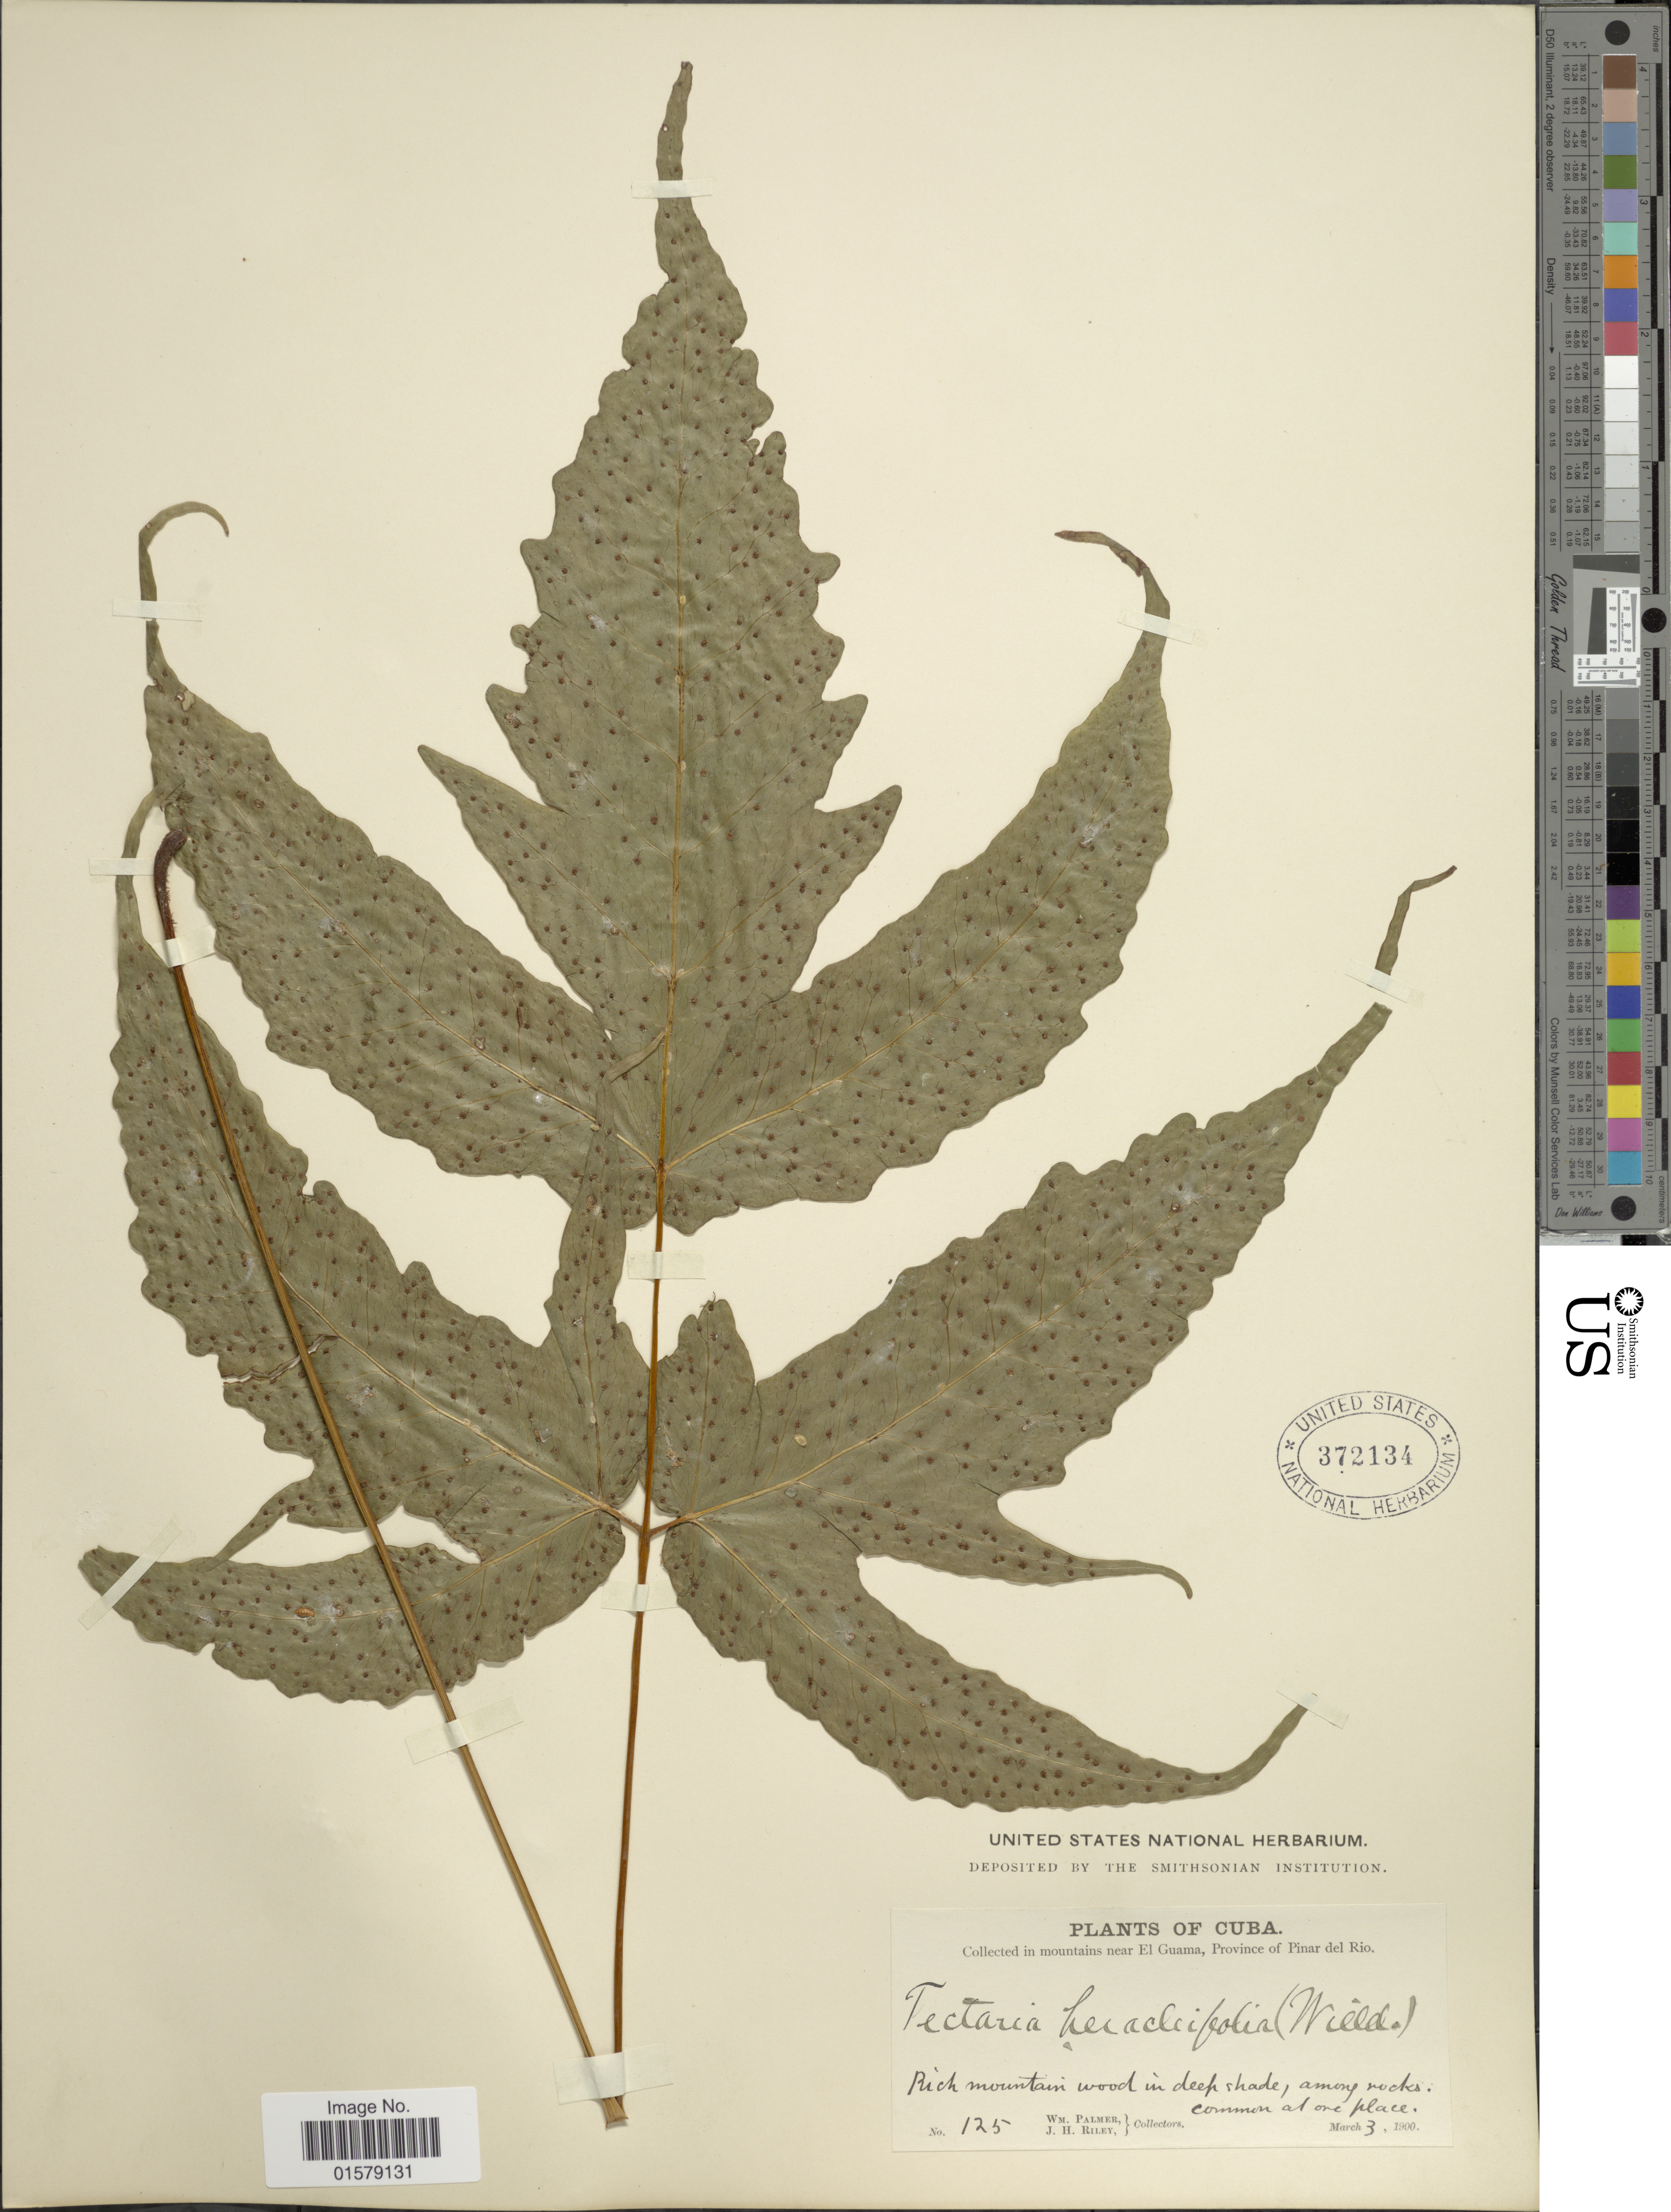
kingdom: Plantae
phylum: Tracheophyta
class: Polypodiopsida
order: Polypodiales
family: Tectariaceae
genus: Tectaria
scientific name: Tectaria heracleifolia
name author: (Willd.) Underw.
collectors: W. Palmer & J. H. Riley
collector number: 125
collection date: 1900-03-03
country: Cuba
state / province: Pinar del Río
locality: In mountains near El Guama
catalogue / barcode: US 372134